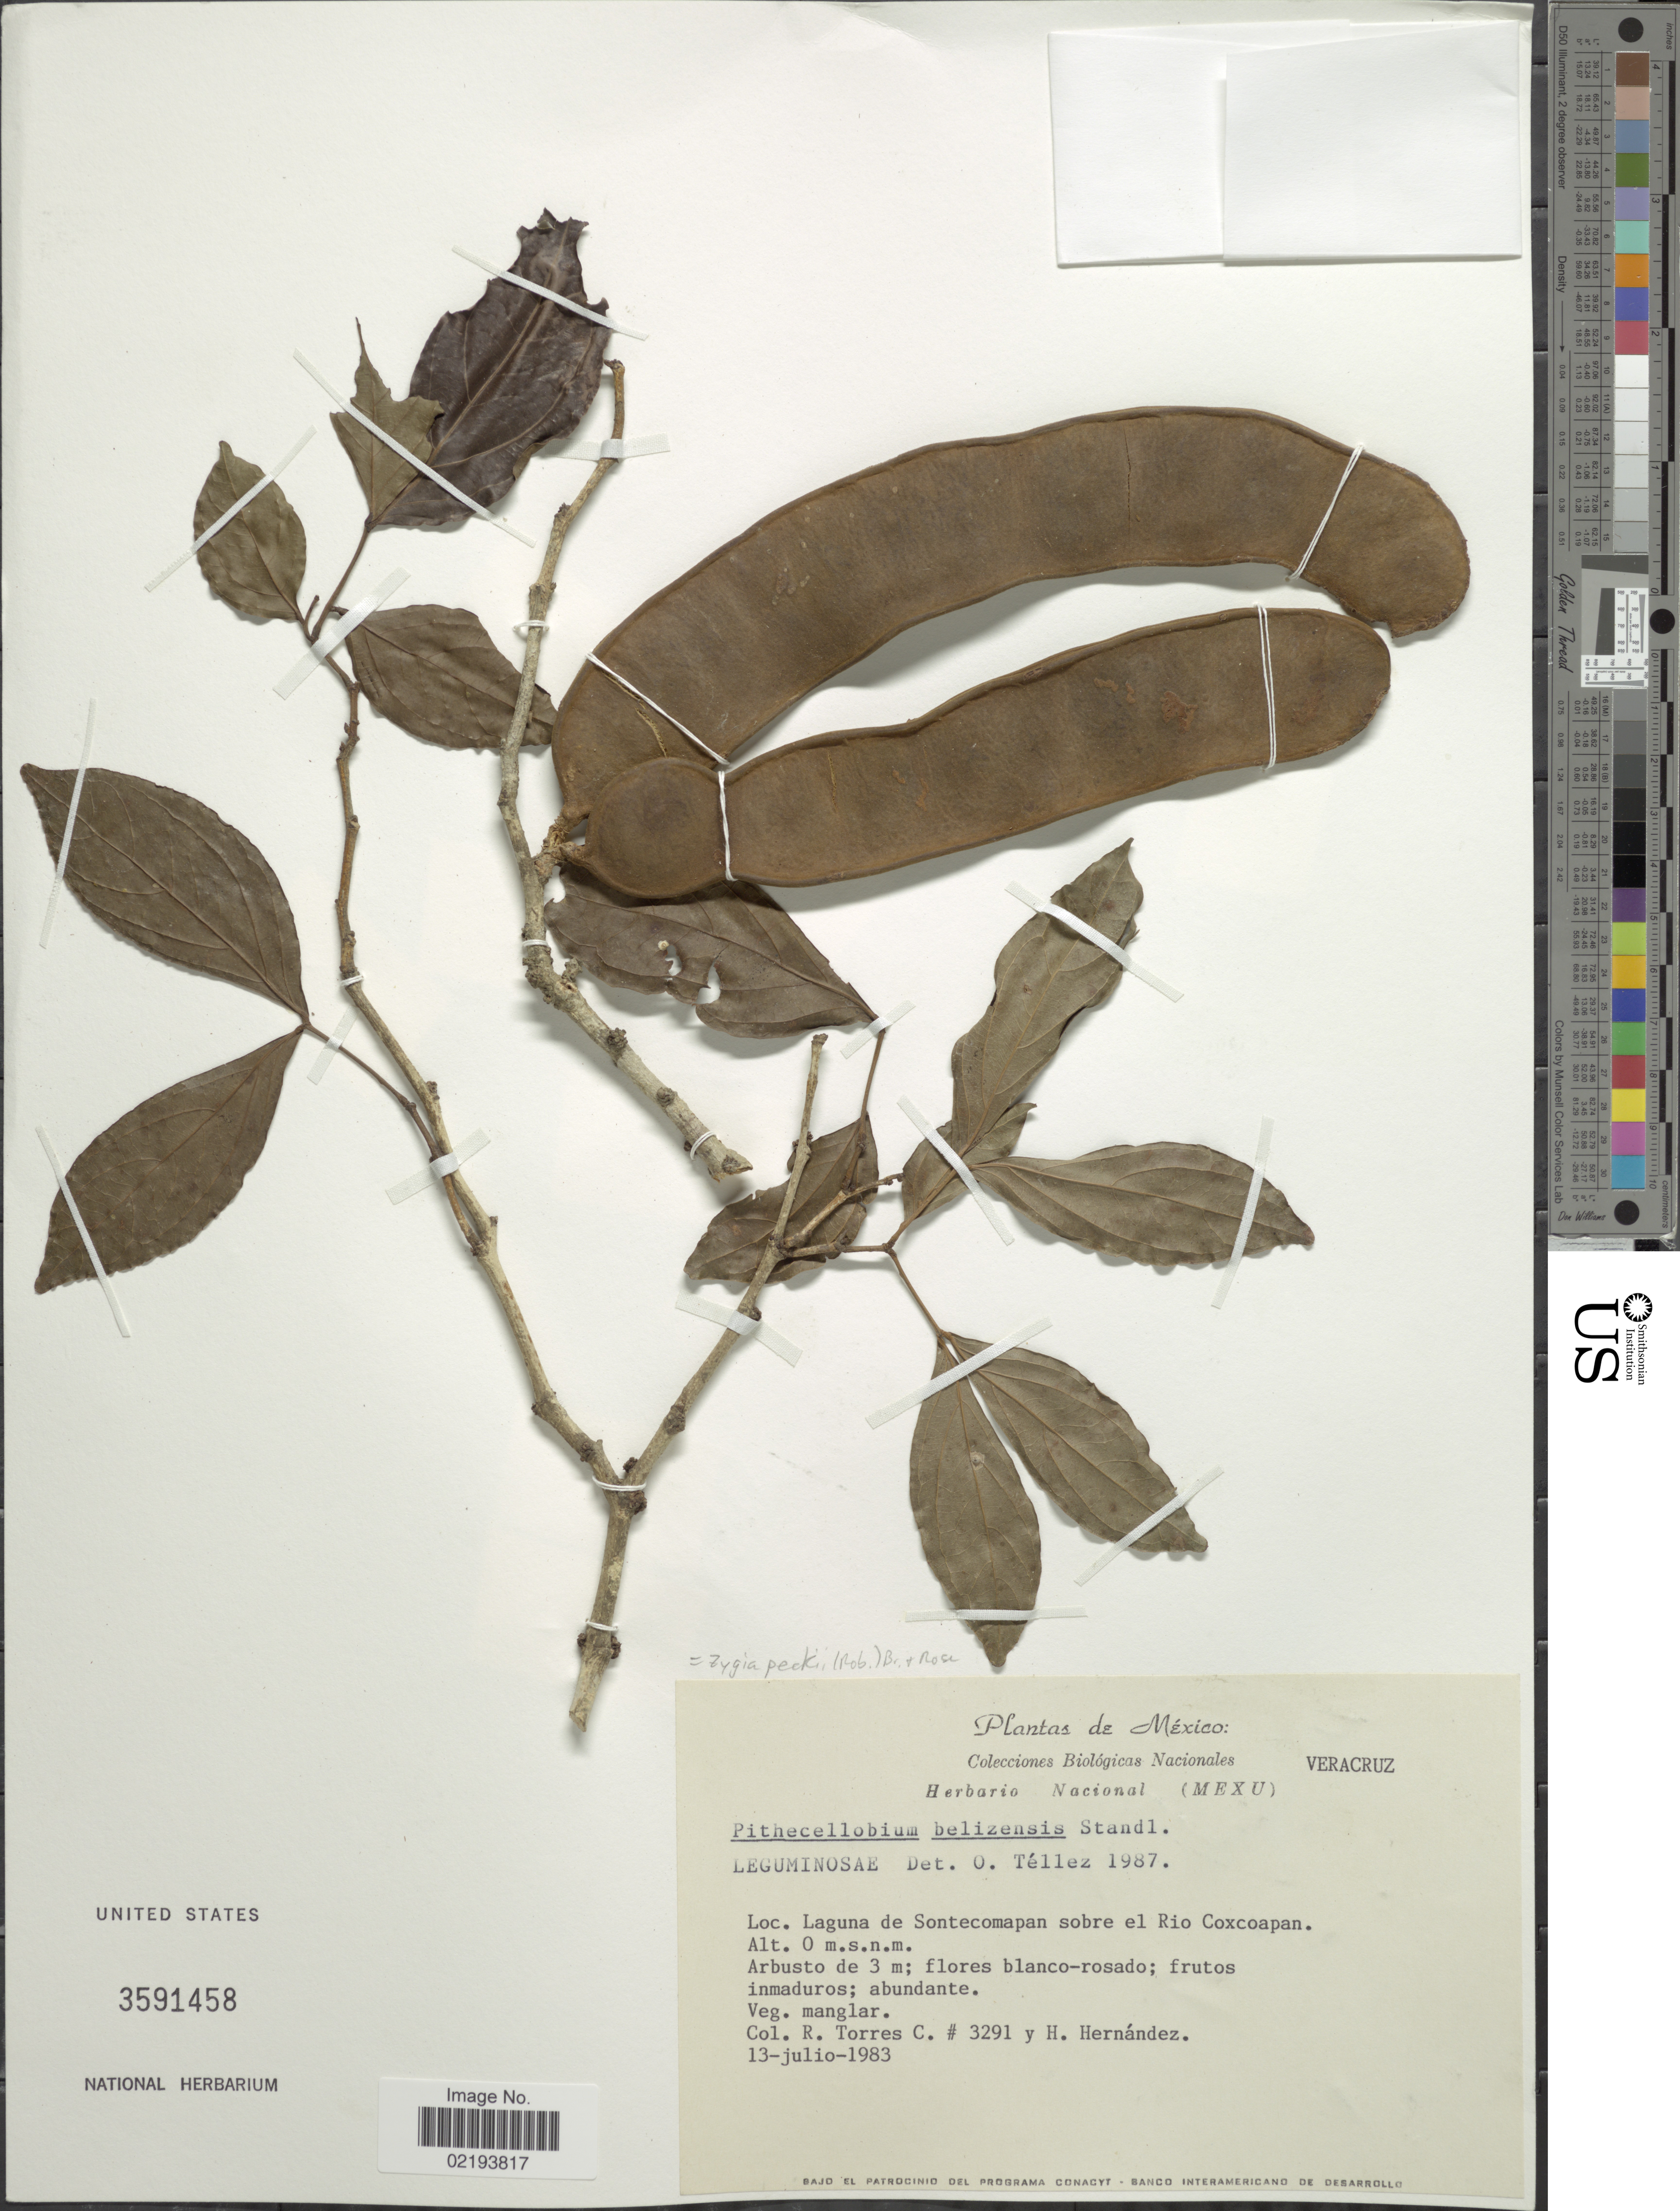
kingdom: Plantae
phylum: Tracheophyta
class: Magnoliopsida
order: Fabales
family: Fabaceae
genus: Zygia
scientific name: Zygia peckii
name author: (B.L. Rob.) Britton & Rose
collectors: R. Torres C. & Hernández, H.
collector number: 3291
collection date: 1983-07-13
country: Mexico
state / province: Veracruz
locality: Laguna de Sontecomapan sobre el Rio Coxcoapan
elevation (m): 0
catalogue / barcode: US 3591458